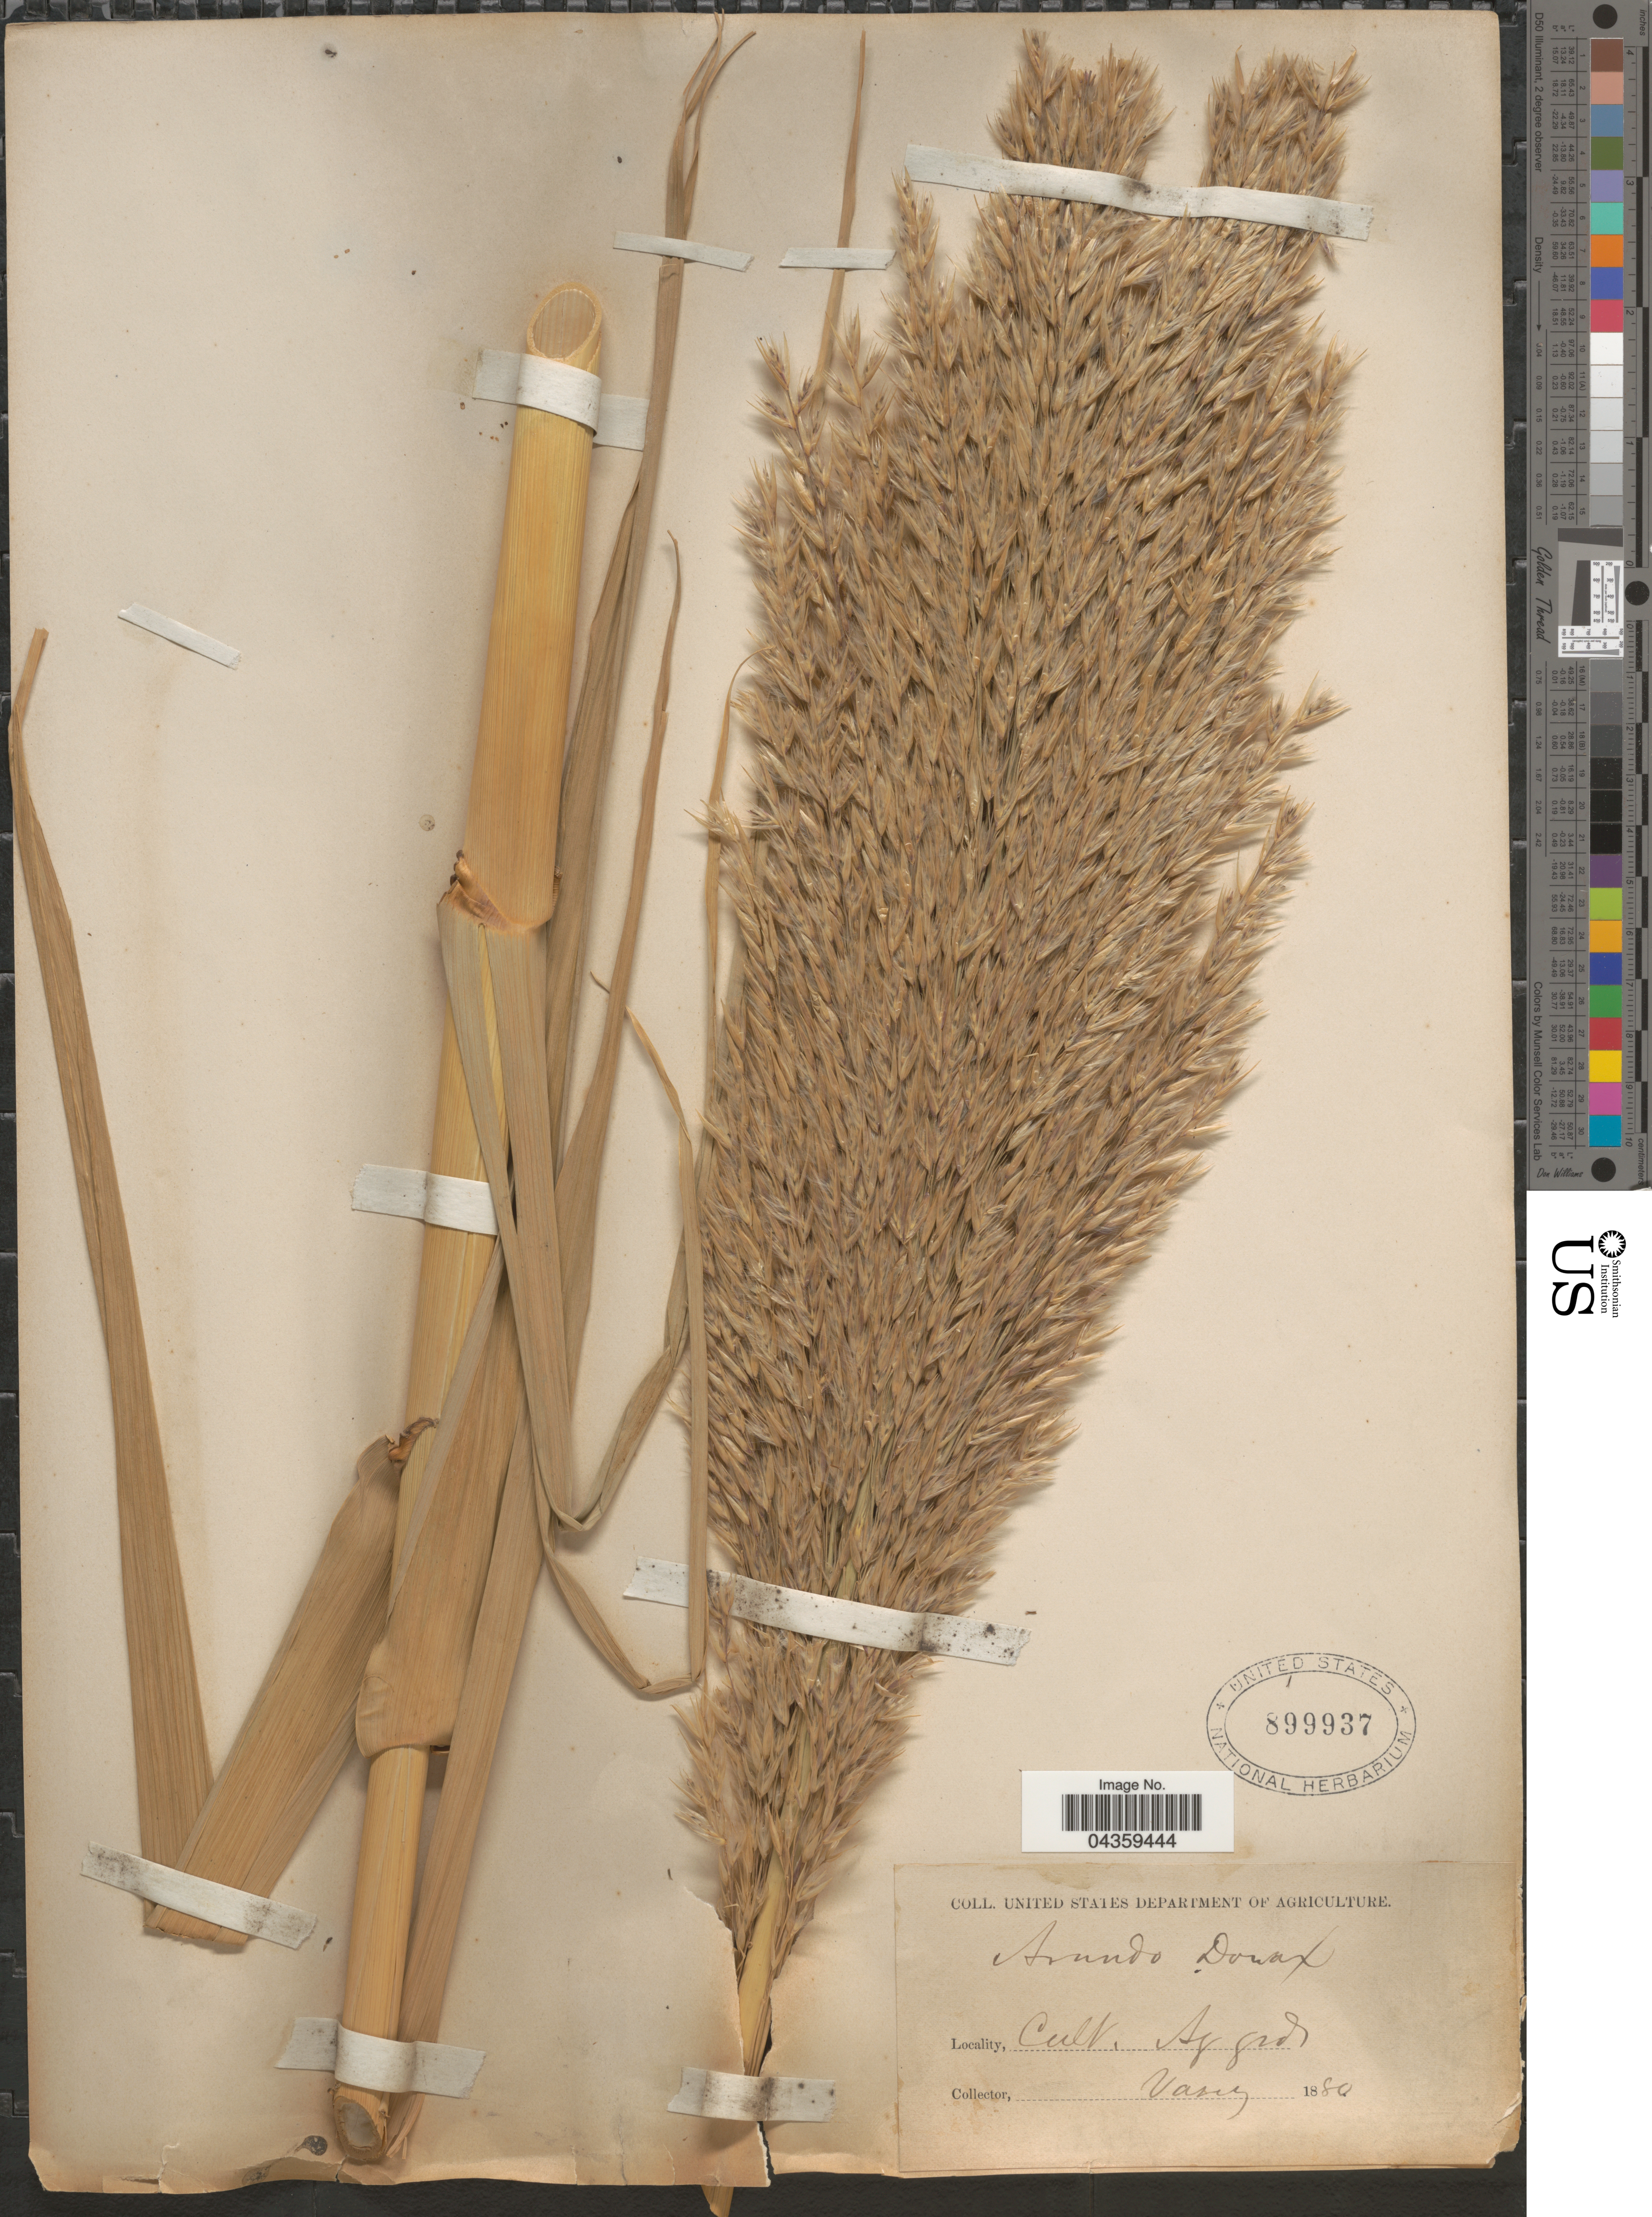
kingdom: Plantae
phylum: Tracheophyta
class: Liliopsida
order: Poales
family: Poaceae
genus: Arundo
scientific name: Arundo donax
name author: L.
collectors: Vasey, --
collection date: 1880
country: United States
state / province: District of Columbia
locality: Ag grds.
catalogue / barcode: US 899937